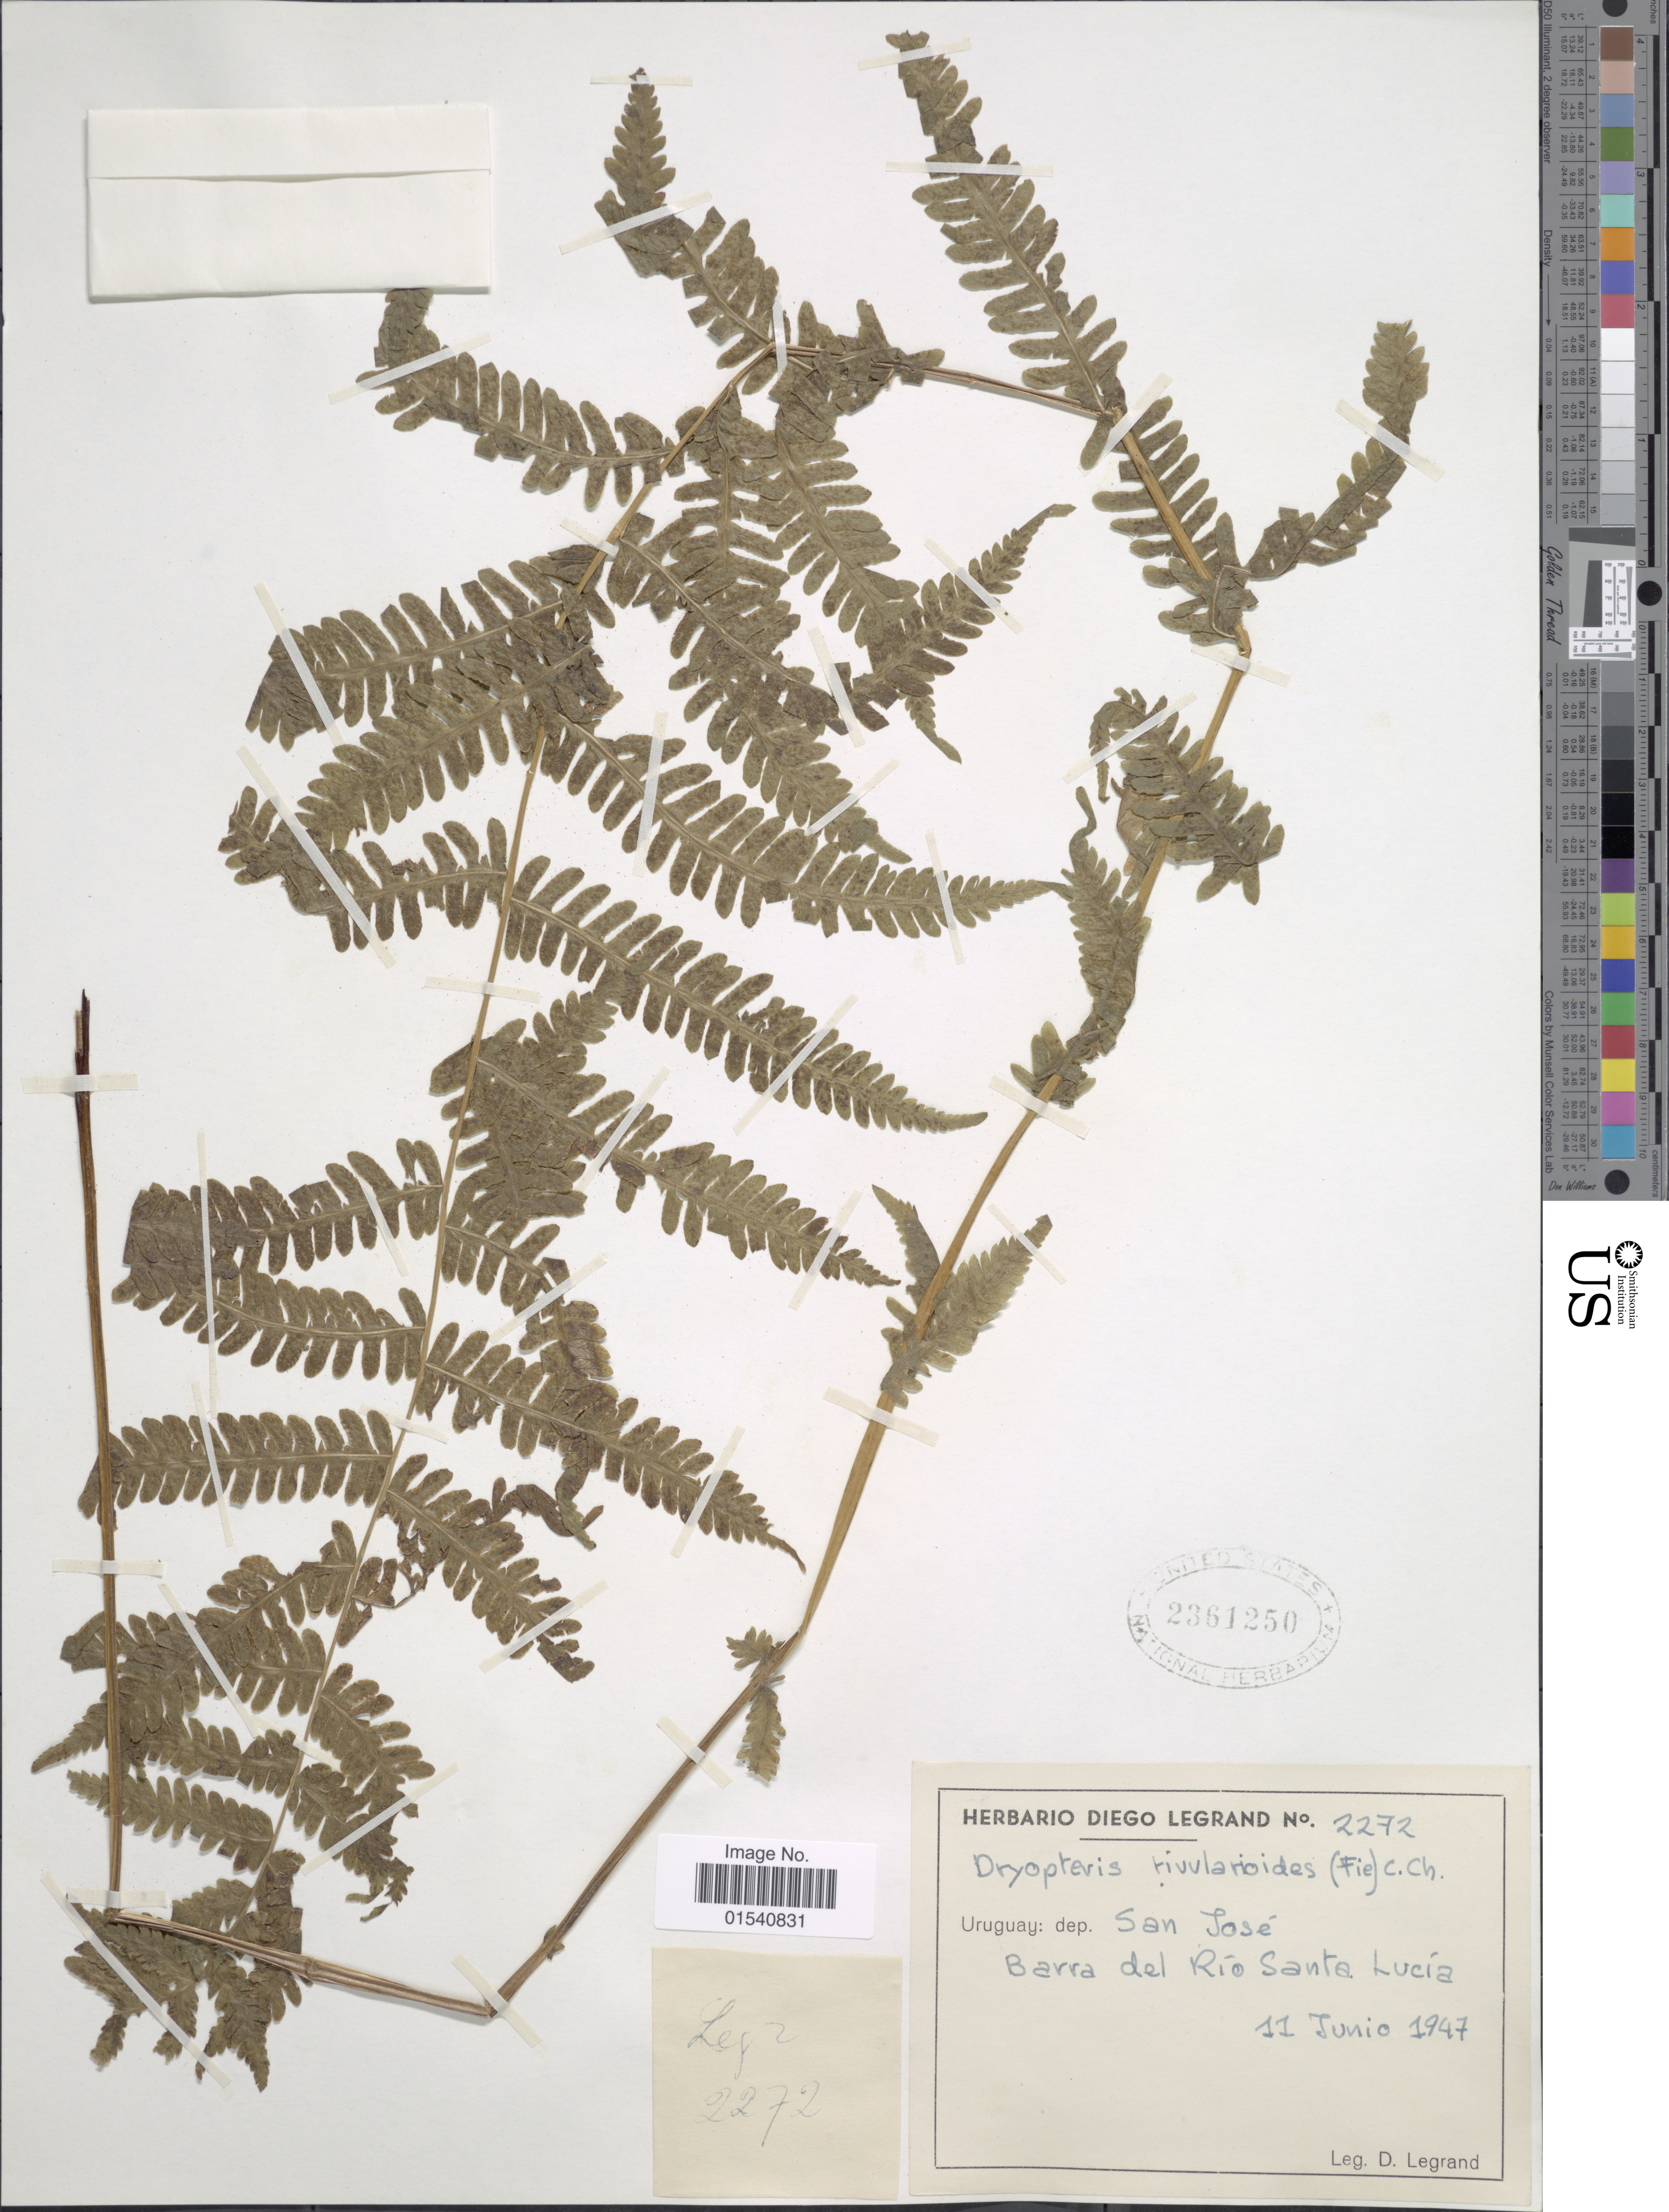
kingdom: Plantae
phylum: Tracheophyta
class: Polypodiopsida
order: Polypodiales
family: Thelypteridaceae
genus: Amauropelta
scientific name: Amauropelta rivularioides (Fée) comb. nov., ined 2015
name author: (Fée)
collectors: C. D. Legrand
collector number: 2272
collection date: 1947-06-11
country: Uruguay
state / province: San Jose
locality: Dep. San José Barra del Rio Santa Lucia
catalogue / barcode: US 2361250